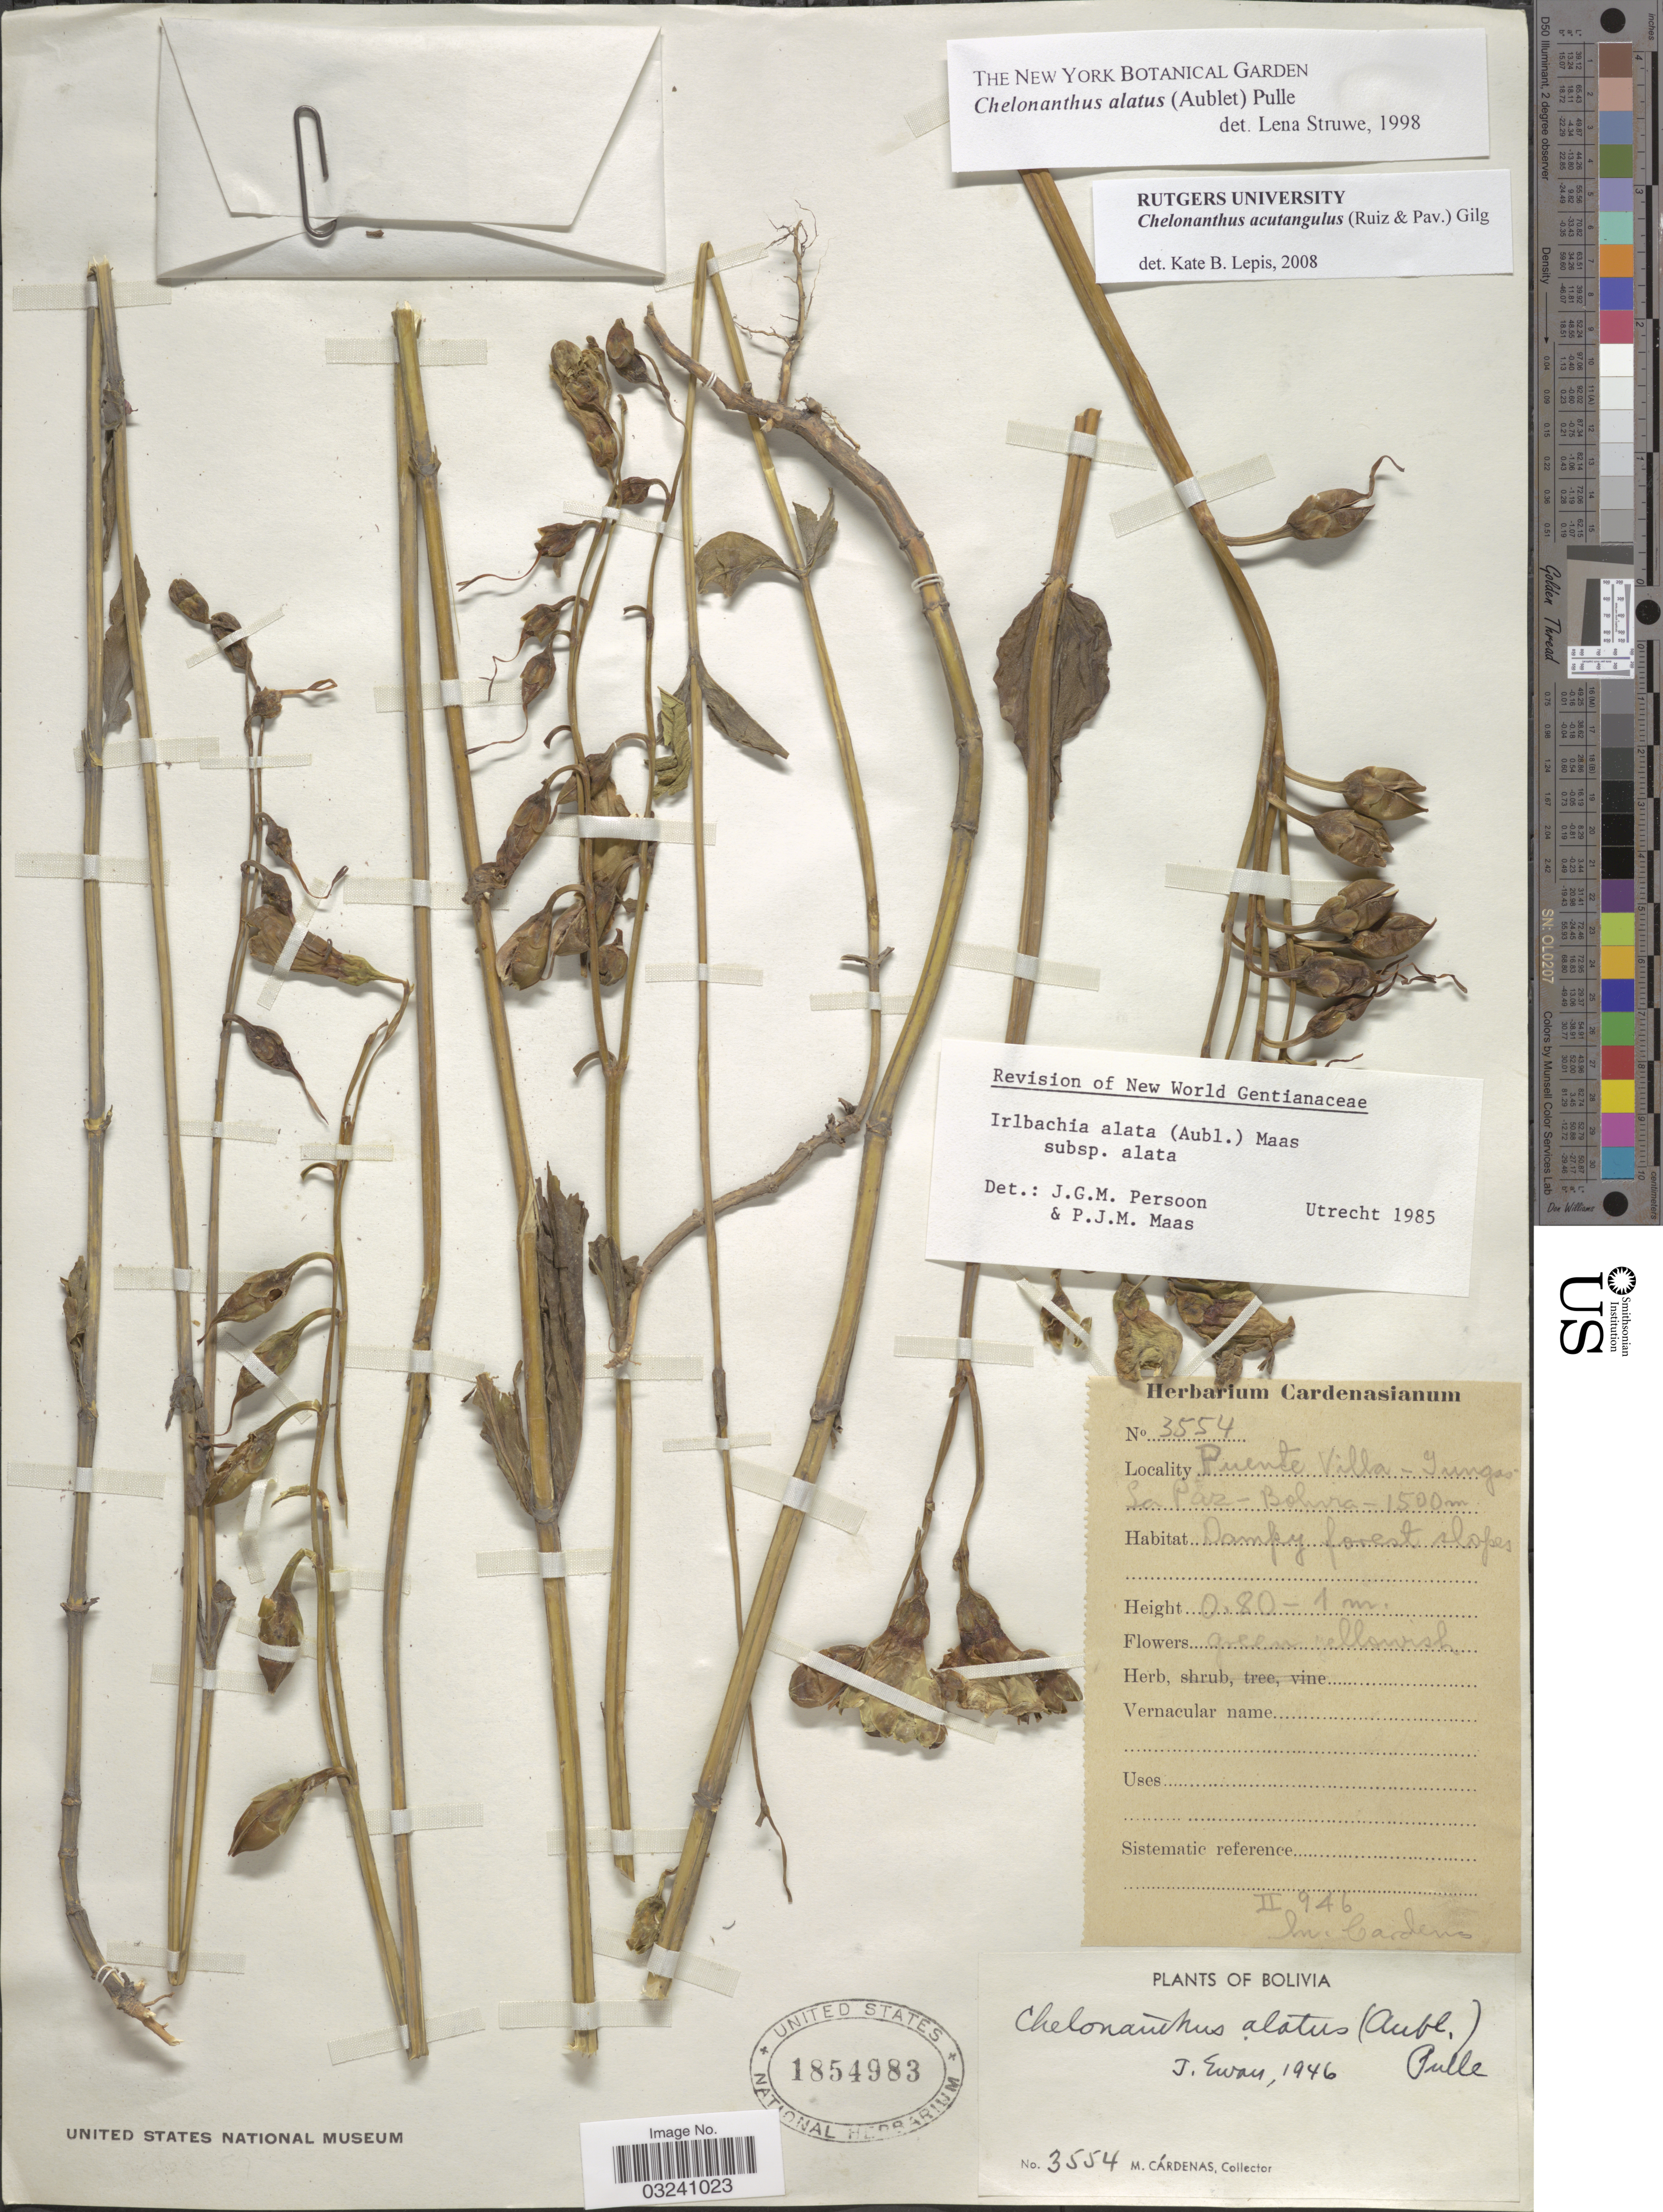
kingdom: Plantae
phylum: Tracheophyta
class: Magnoliopsida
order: Gentianales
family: Gentianaceae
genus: Chelonanthus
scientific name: Chelonanthus acutangulus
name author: (Ruiz & Pav.) Gilg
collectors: M. Cárdenas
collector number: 3554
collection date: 1946-02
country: Bolivia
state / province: La Paz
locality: Puente Villa-Yungas.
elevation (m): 1500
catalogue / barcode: US 1854983